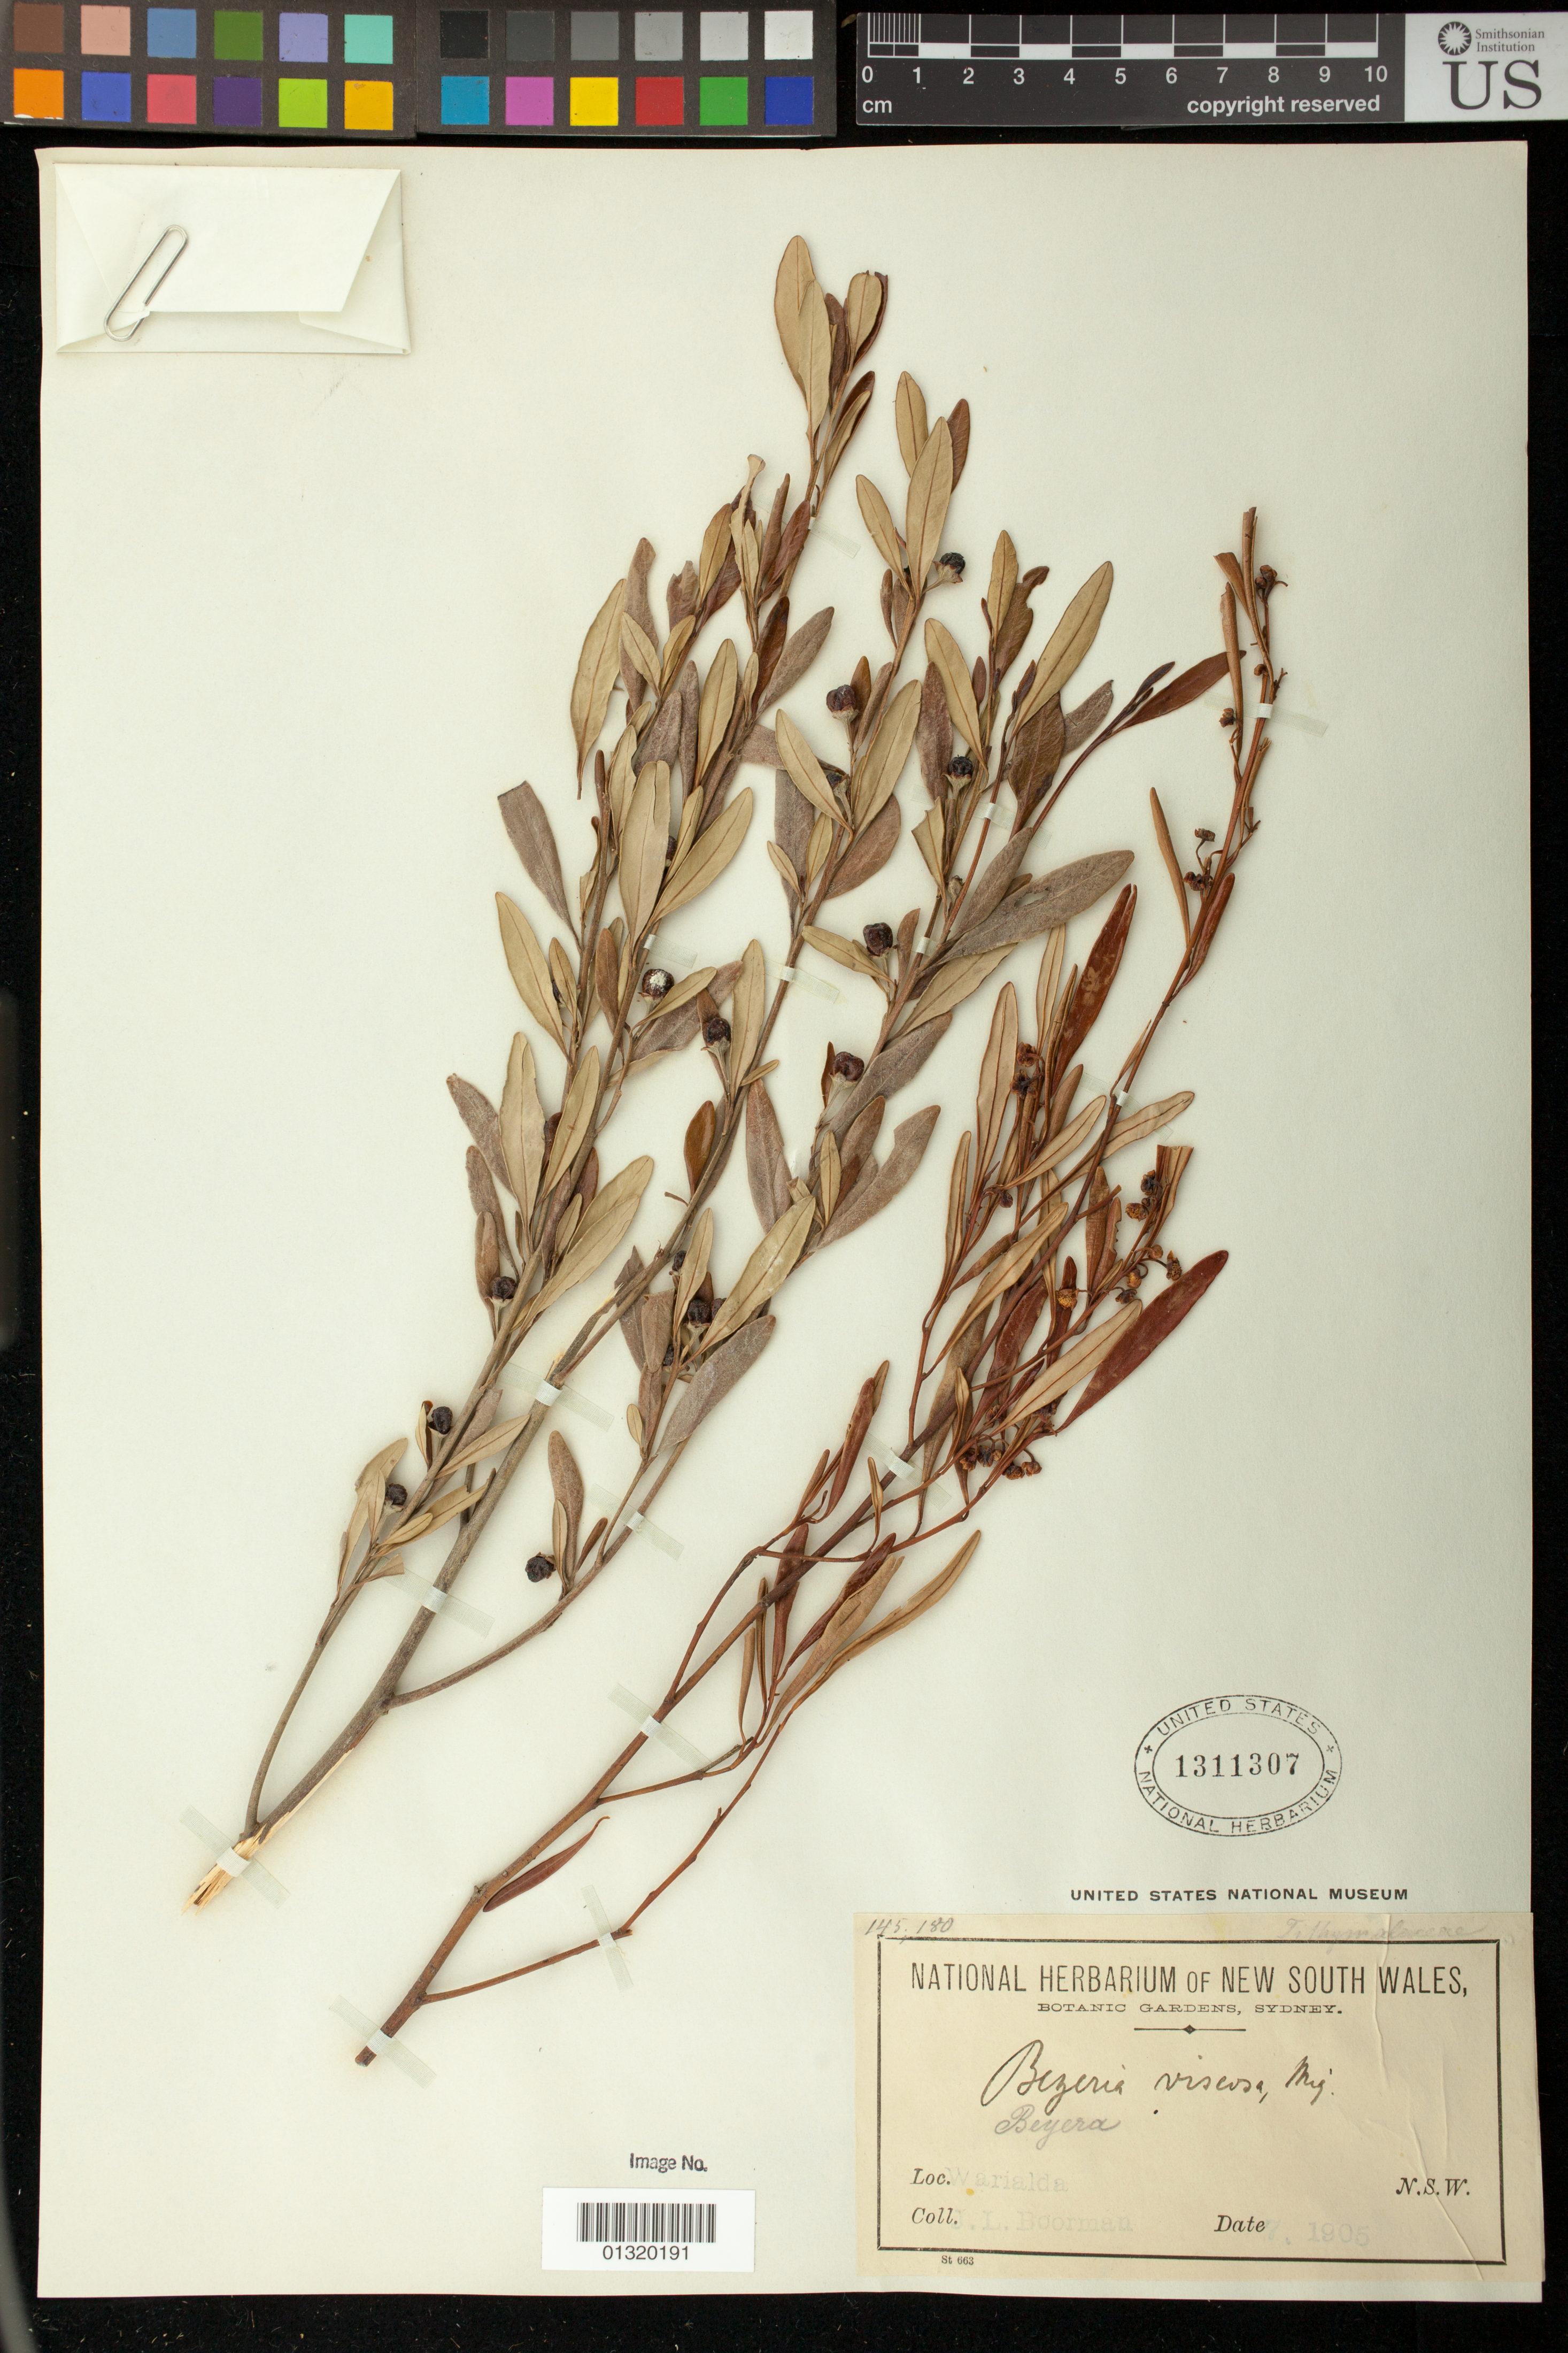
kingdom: Plantae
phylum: Tracheophyta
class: Magnoliopsida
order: Malpighiales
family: Euphorbiaceae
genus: Beyeria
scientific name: Beyeria opaca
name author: F. Muell.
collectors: J. Boorman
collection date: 1905-07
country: Australia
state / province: New South Wales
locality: Warialda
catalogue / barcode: US 1311307